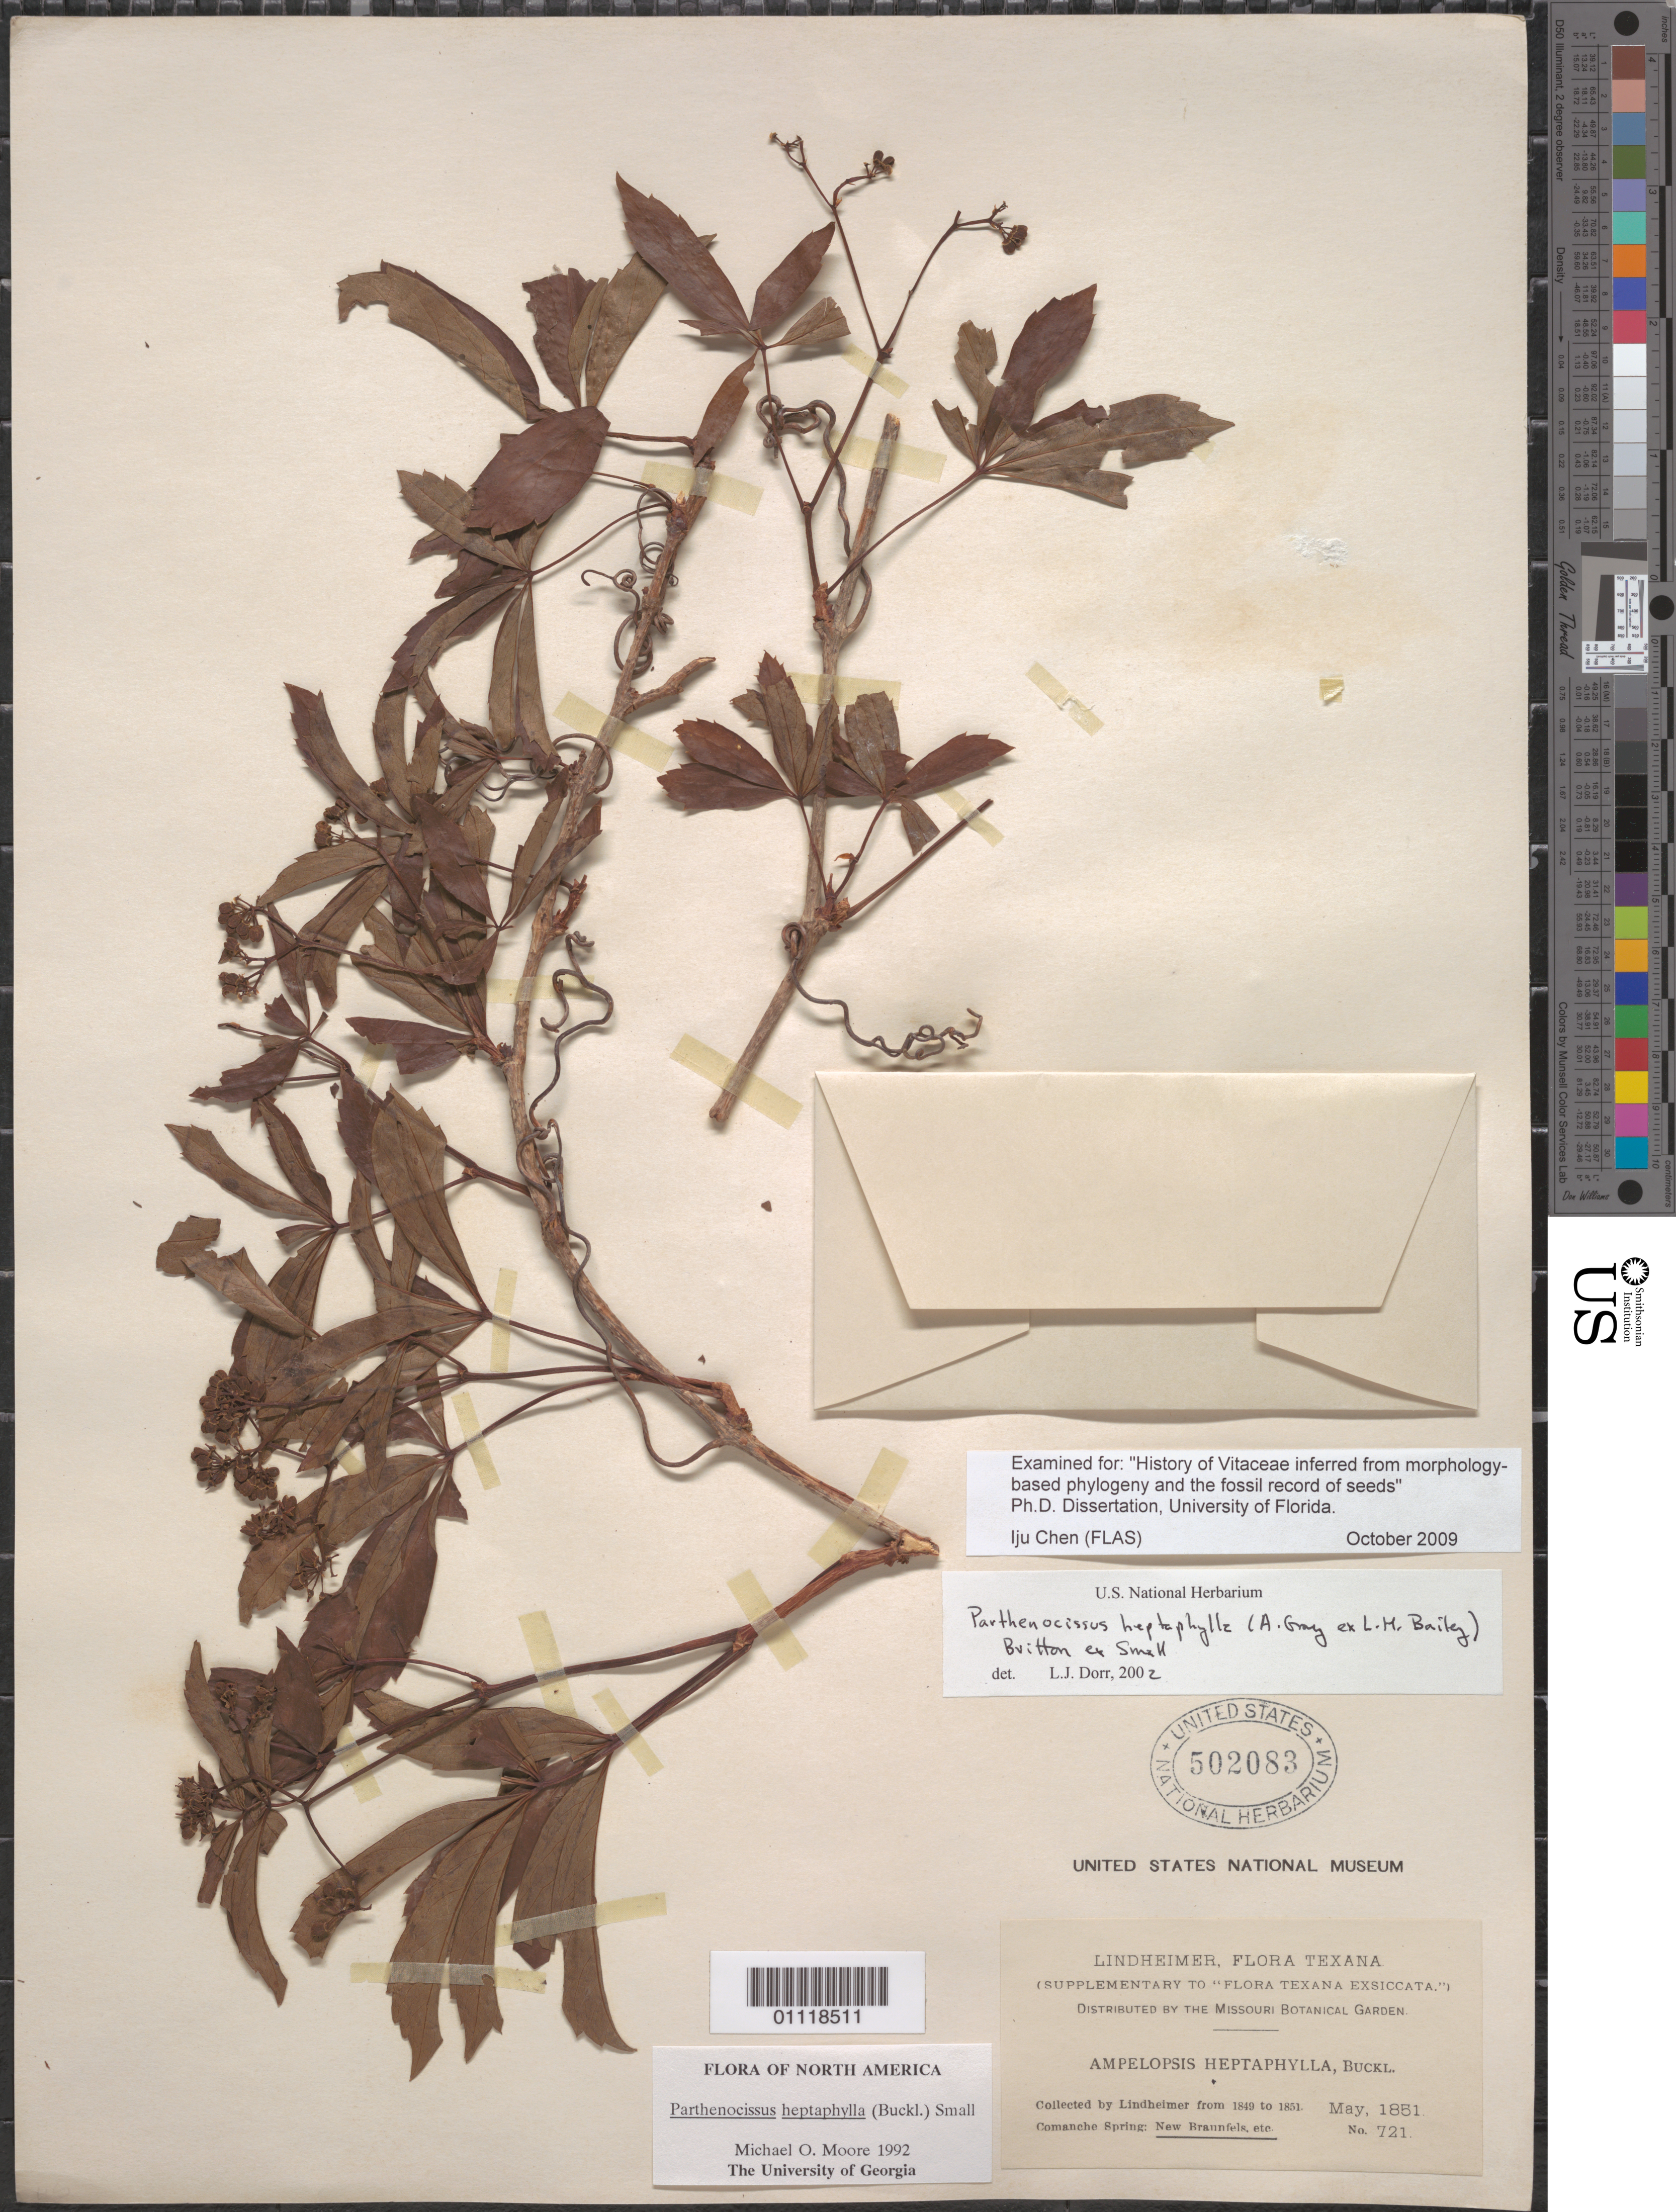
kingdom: Plantae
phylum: Tracheophyta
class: Magnoliopsida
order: Vitales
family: Vitaceae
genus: Parthenocissus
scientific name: Parthenocissus heptaphylla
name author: (Buckley) Britton ex Small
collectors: F. J. Lindheimer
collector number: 721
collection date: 1851-05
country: United States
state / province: Texas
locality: Comanche Spring: New Braunfels.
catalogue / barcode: US 502083